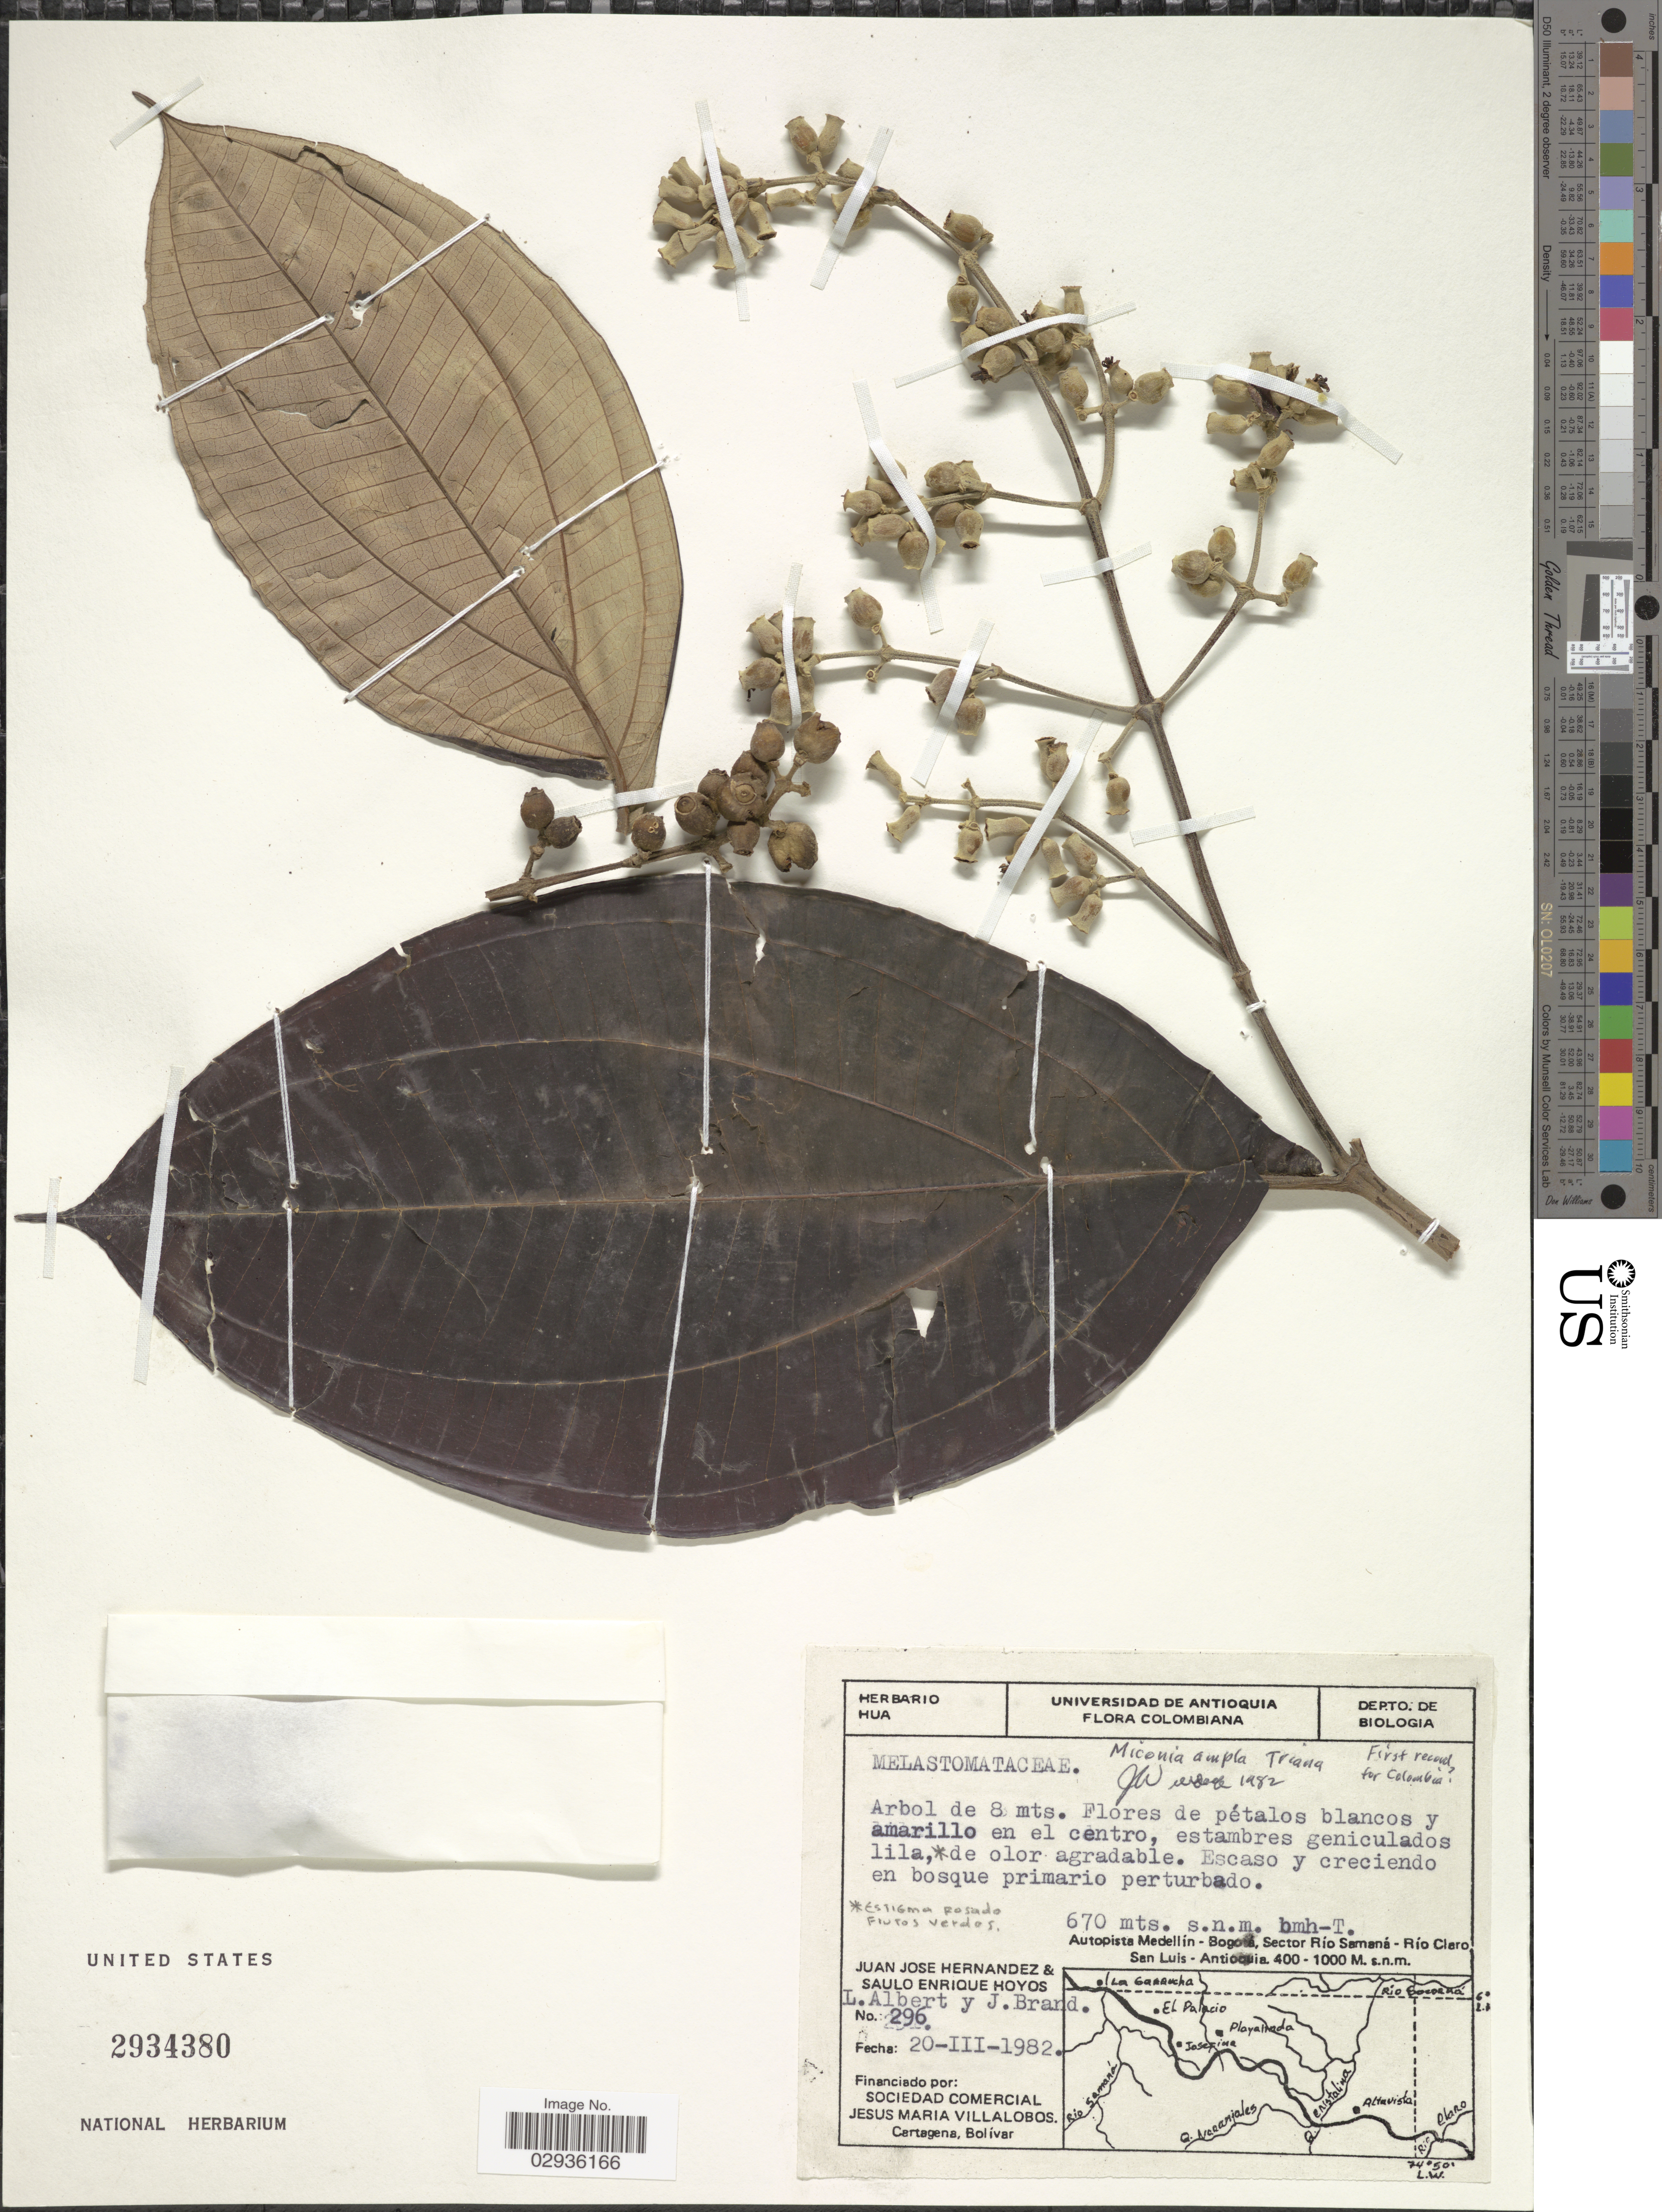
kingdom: Plantae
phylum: Tracheophyta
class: Magnoliopsida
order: Myrtales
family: Melastomataceae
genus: Miconia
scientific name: Miconia ampla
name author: Triana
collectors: J. J. Hernandez, S. E. Hoyos, L. Albert & J. Brand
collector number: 296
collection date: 1982-03-20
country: Colombia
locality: Autopiste Medellín- Bogotá, Sector Río Samaná- Río Claro, San Luis- Antioquia.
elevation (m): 670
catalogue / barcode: US 2934380